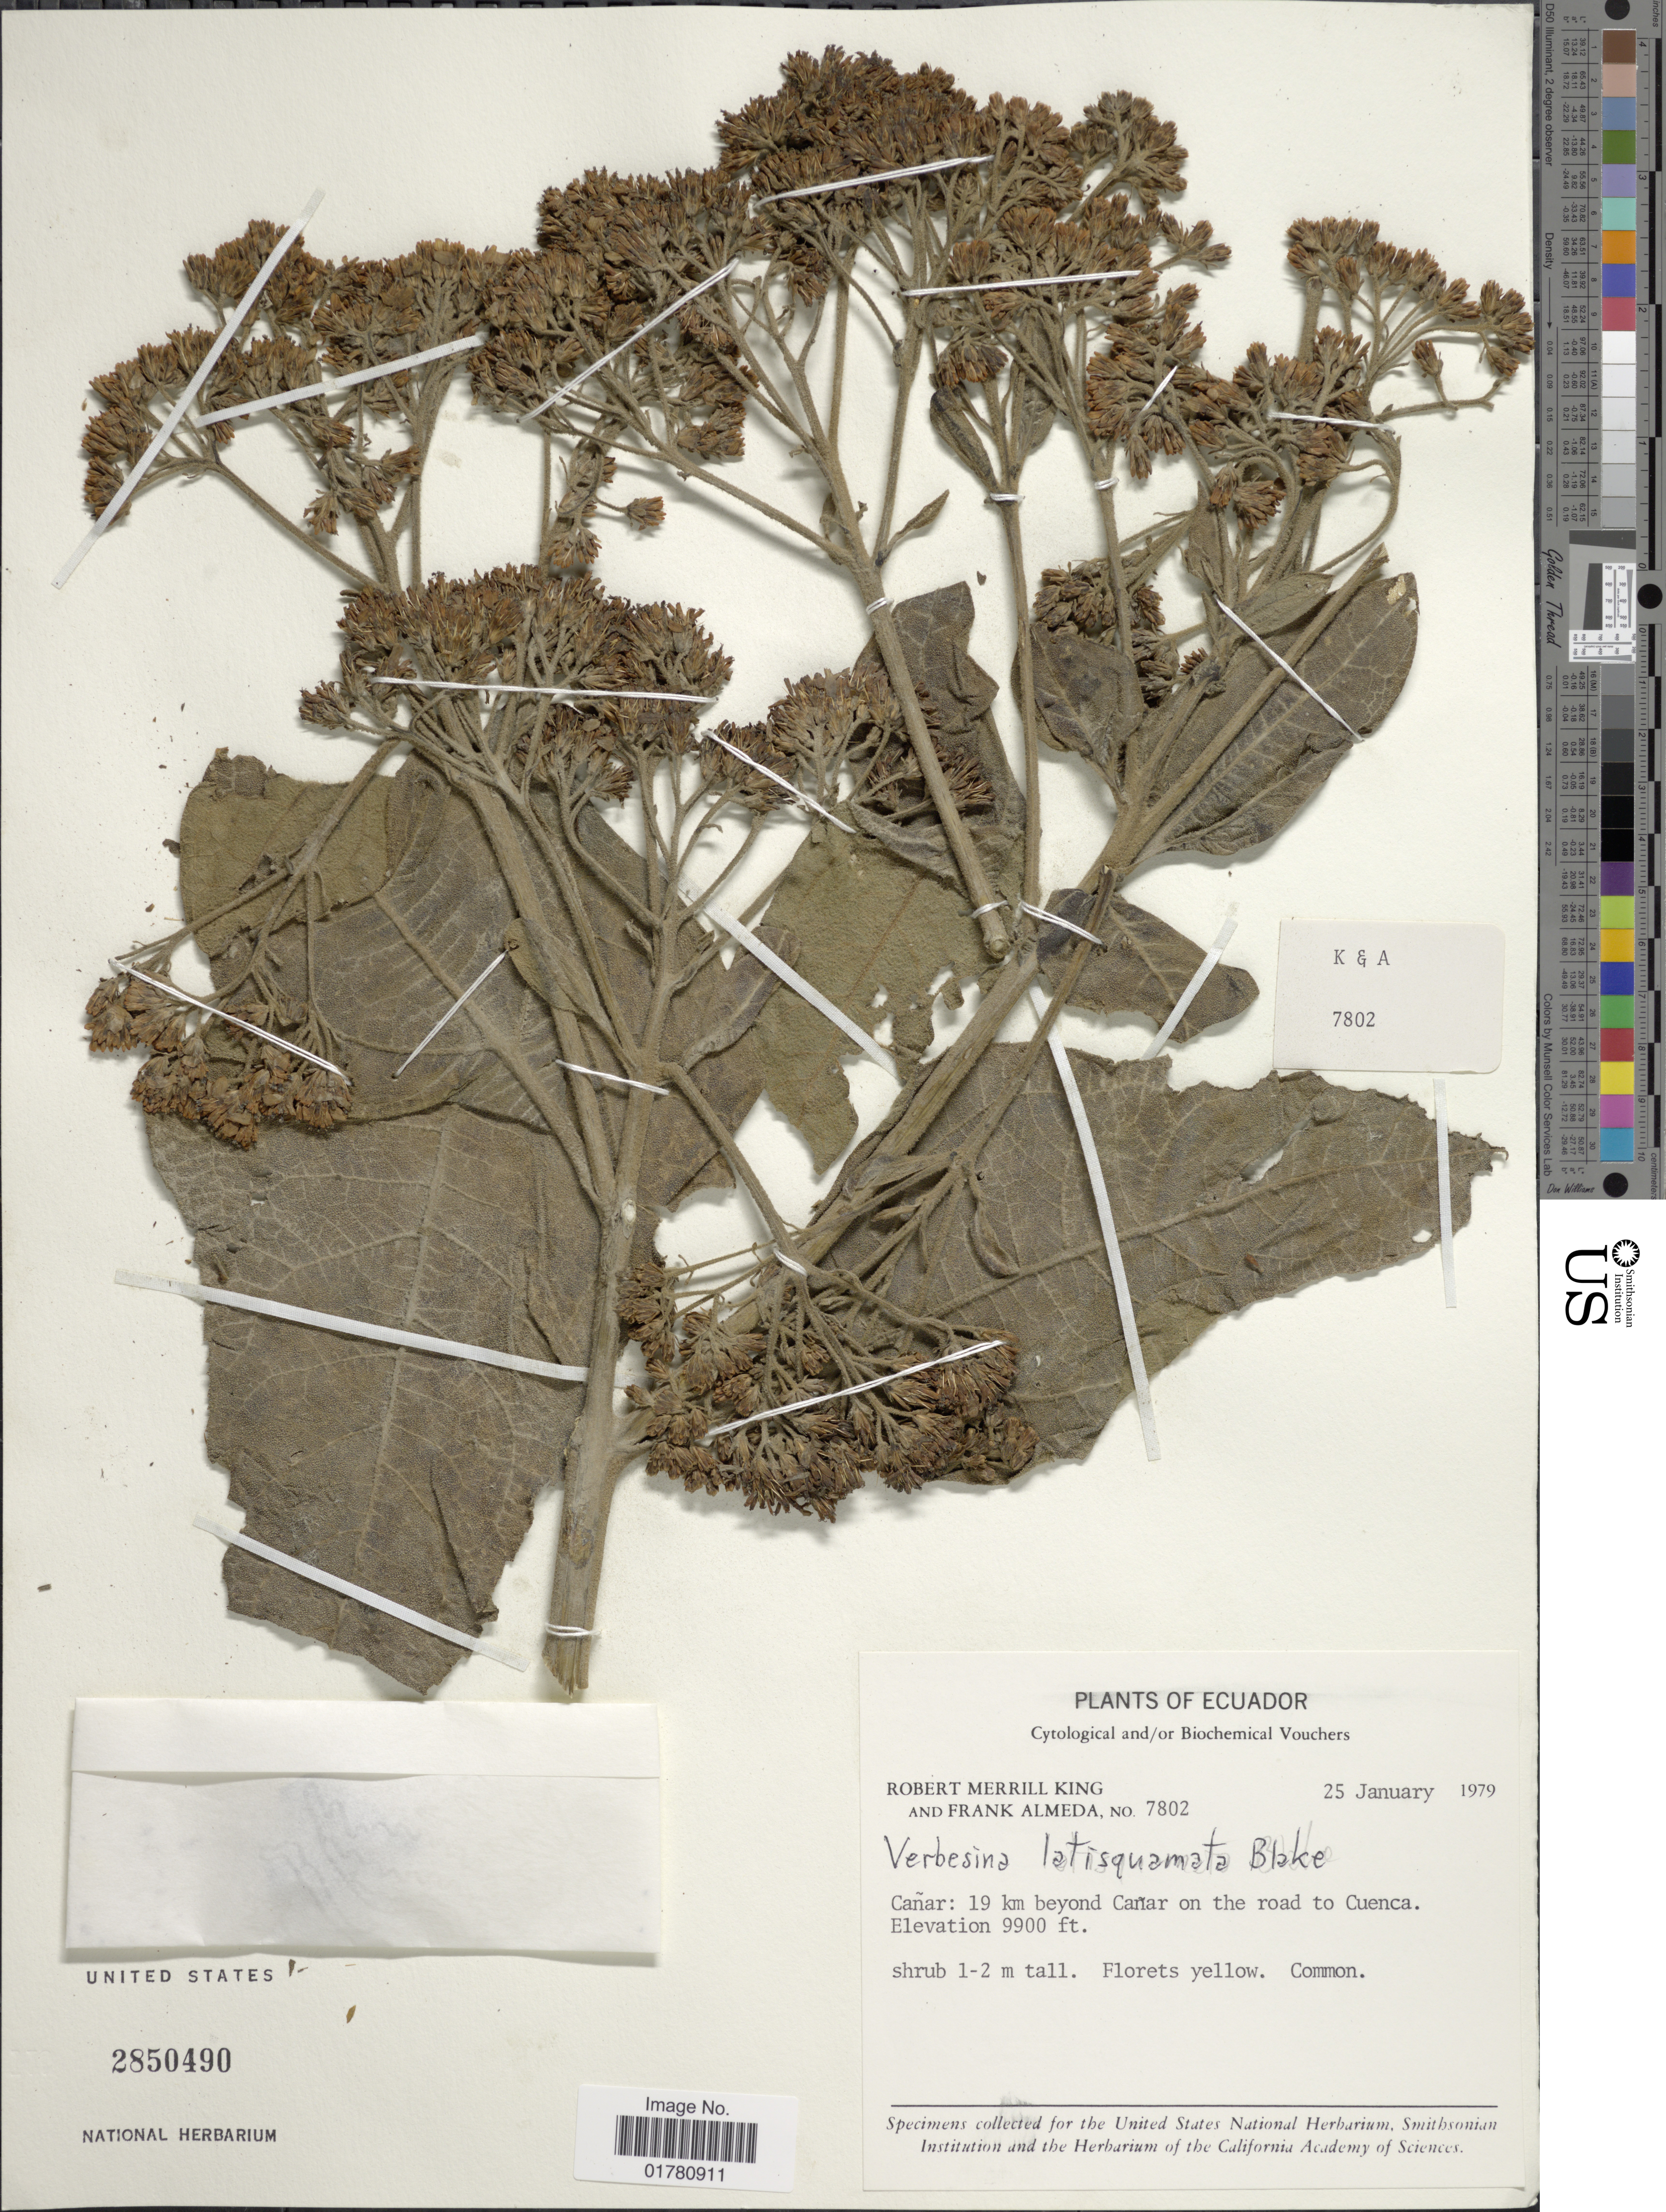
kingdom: Plantae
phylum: Tracheophyta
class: Magnoliopsida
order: Asterales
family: Asteraceae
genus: Verbesina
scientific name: Verbesina latisquama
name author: S.F. Blake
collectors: R. M. King & F. Almeda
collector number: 7802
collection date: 1979-01-25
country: Ecuador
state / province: Cañar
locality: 19 km beyond Cañar on the road to Cuenca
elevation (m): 3018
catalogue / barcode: US 2850490